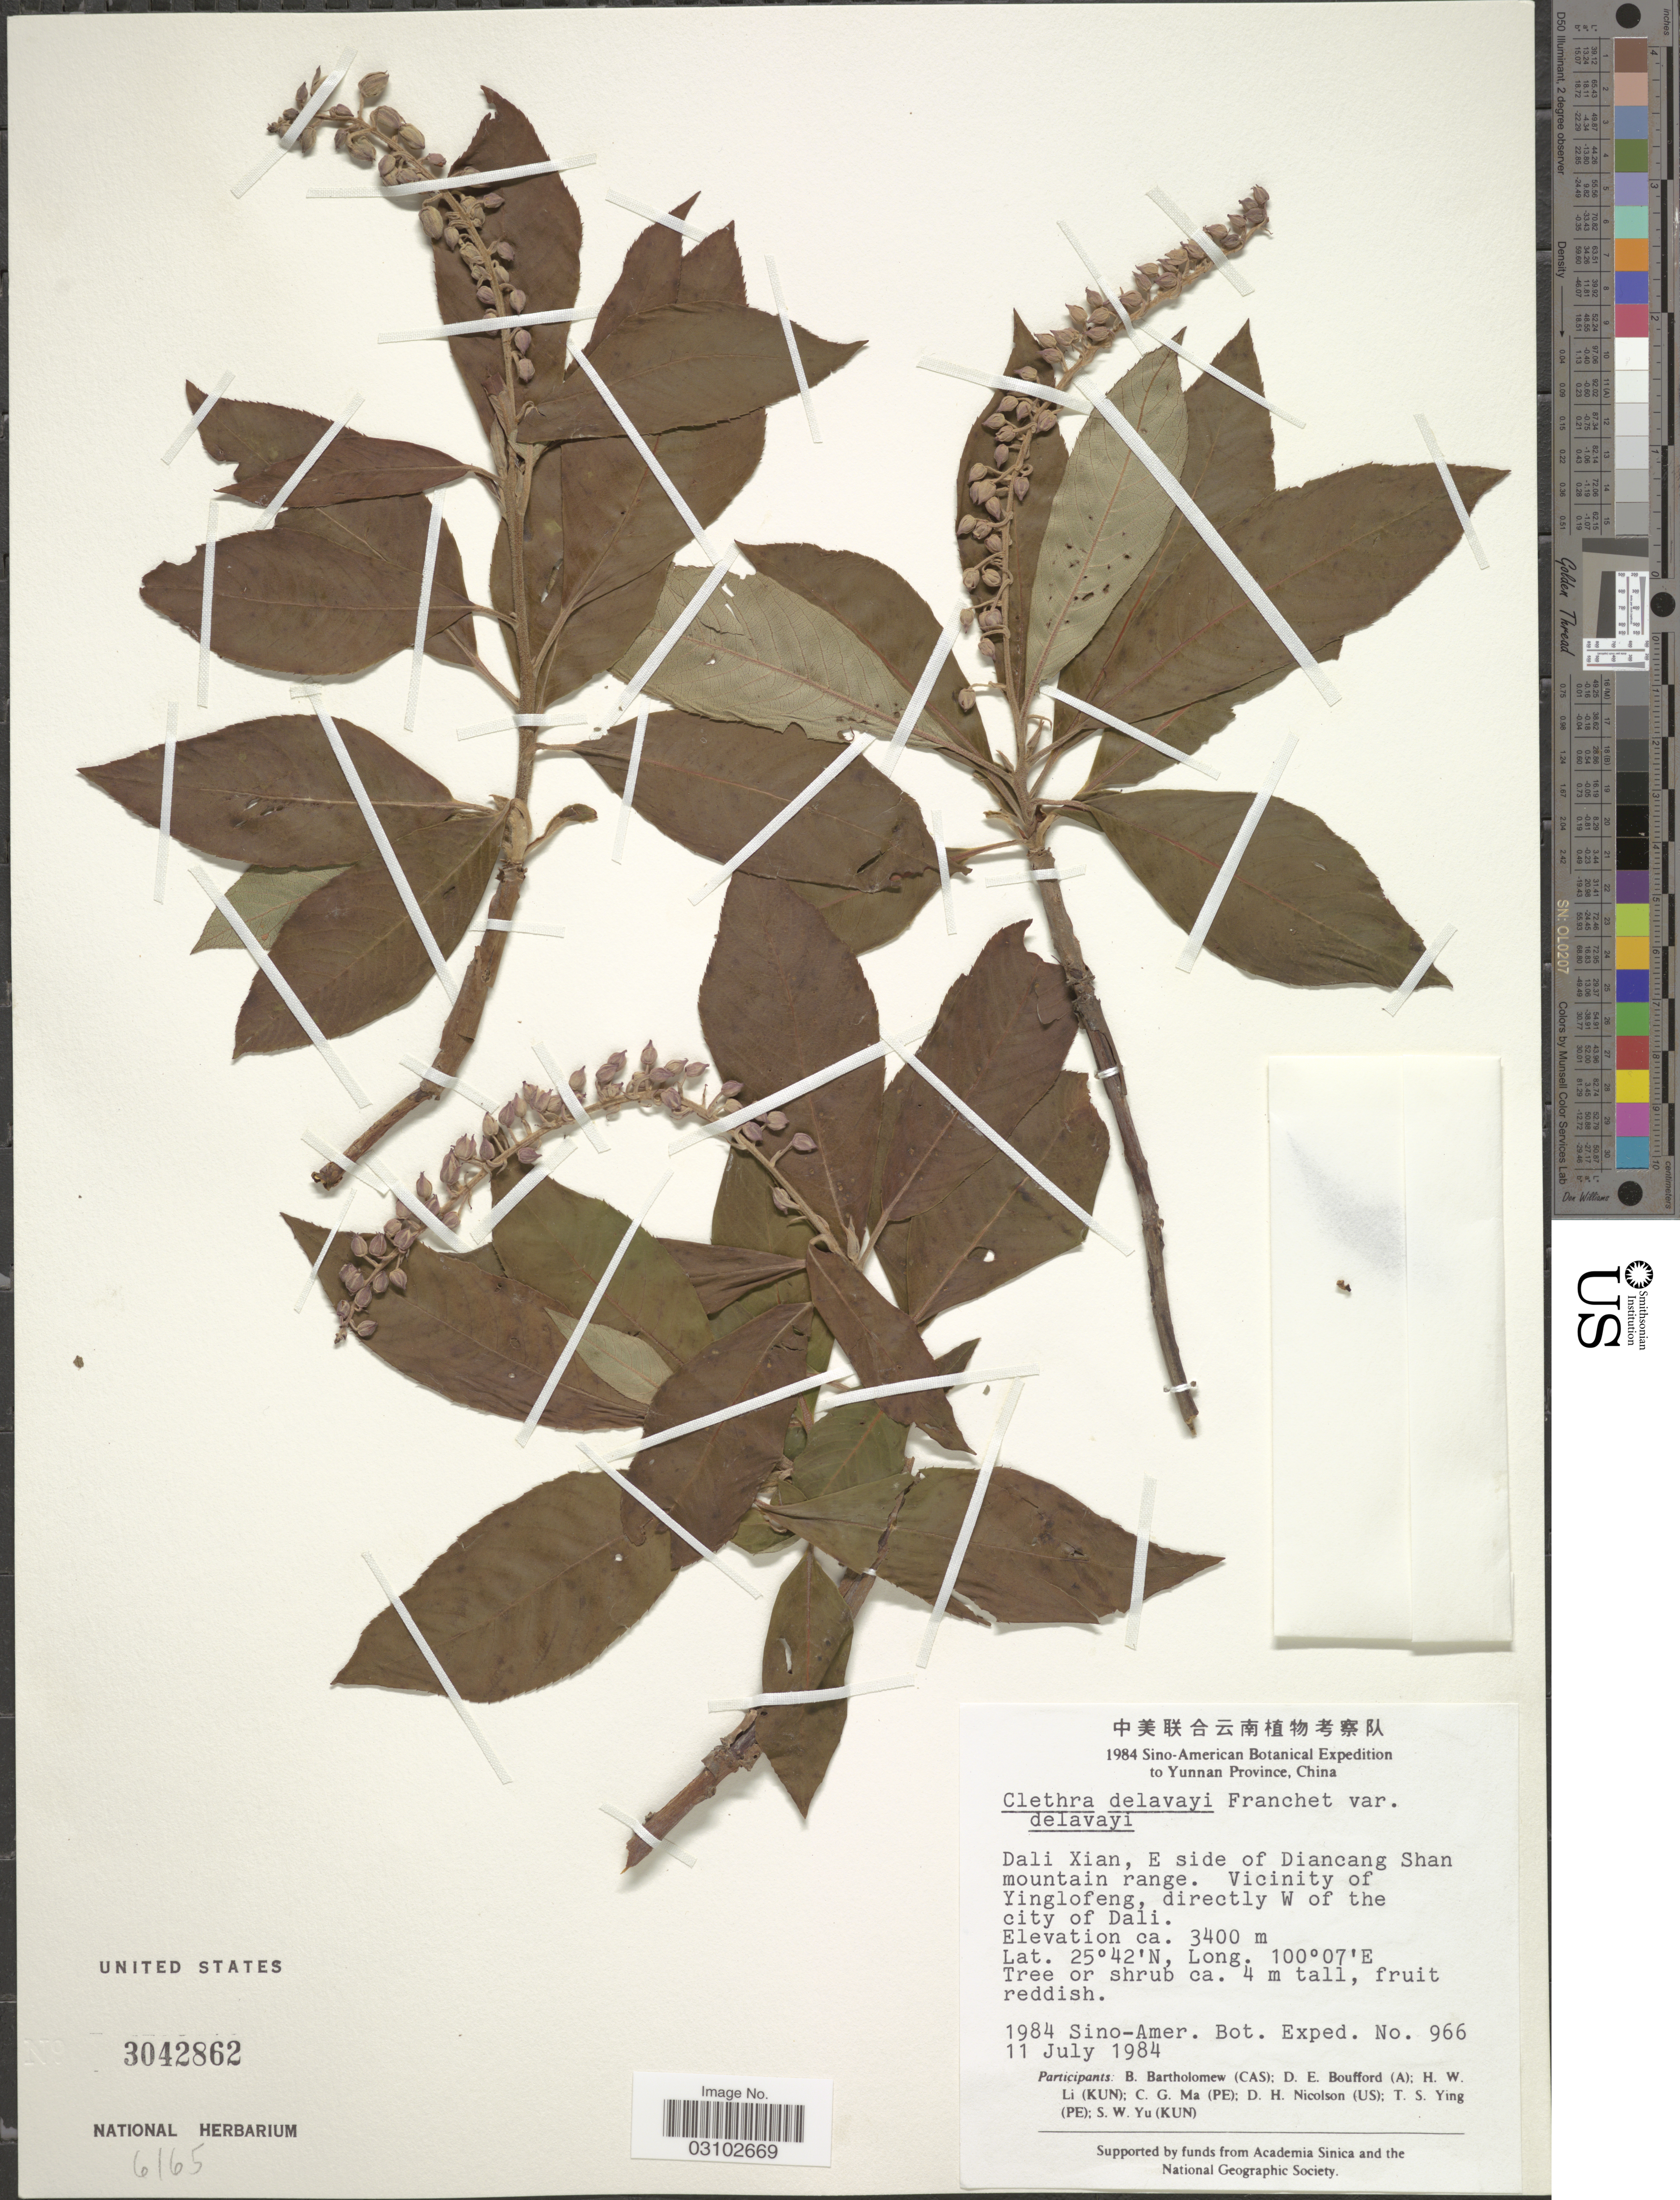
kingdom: Plantae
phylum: Tracheophyta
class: Magnoliopsida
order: Ericales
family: Clethraceae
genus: Clethra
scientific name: Clethra delavayi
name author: Franch.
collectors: Sino-Amer. Bot. Exped. 1984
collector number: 966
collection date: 1984-07-11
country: China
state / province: Yunnan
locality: Dali Xian, E side of Diancang Shan mountain range. Vicinity of Yinglofeng, directly W of the city of Dali.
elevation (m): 3400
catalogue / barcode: US 3042862